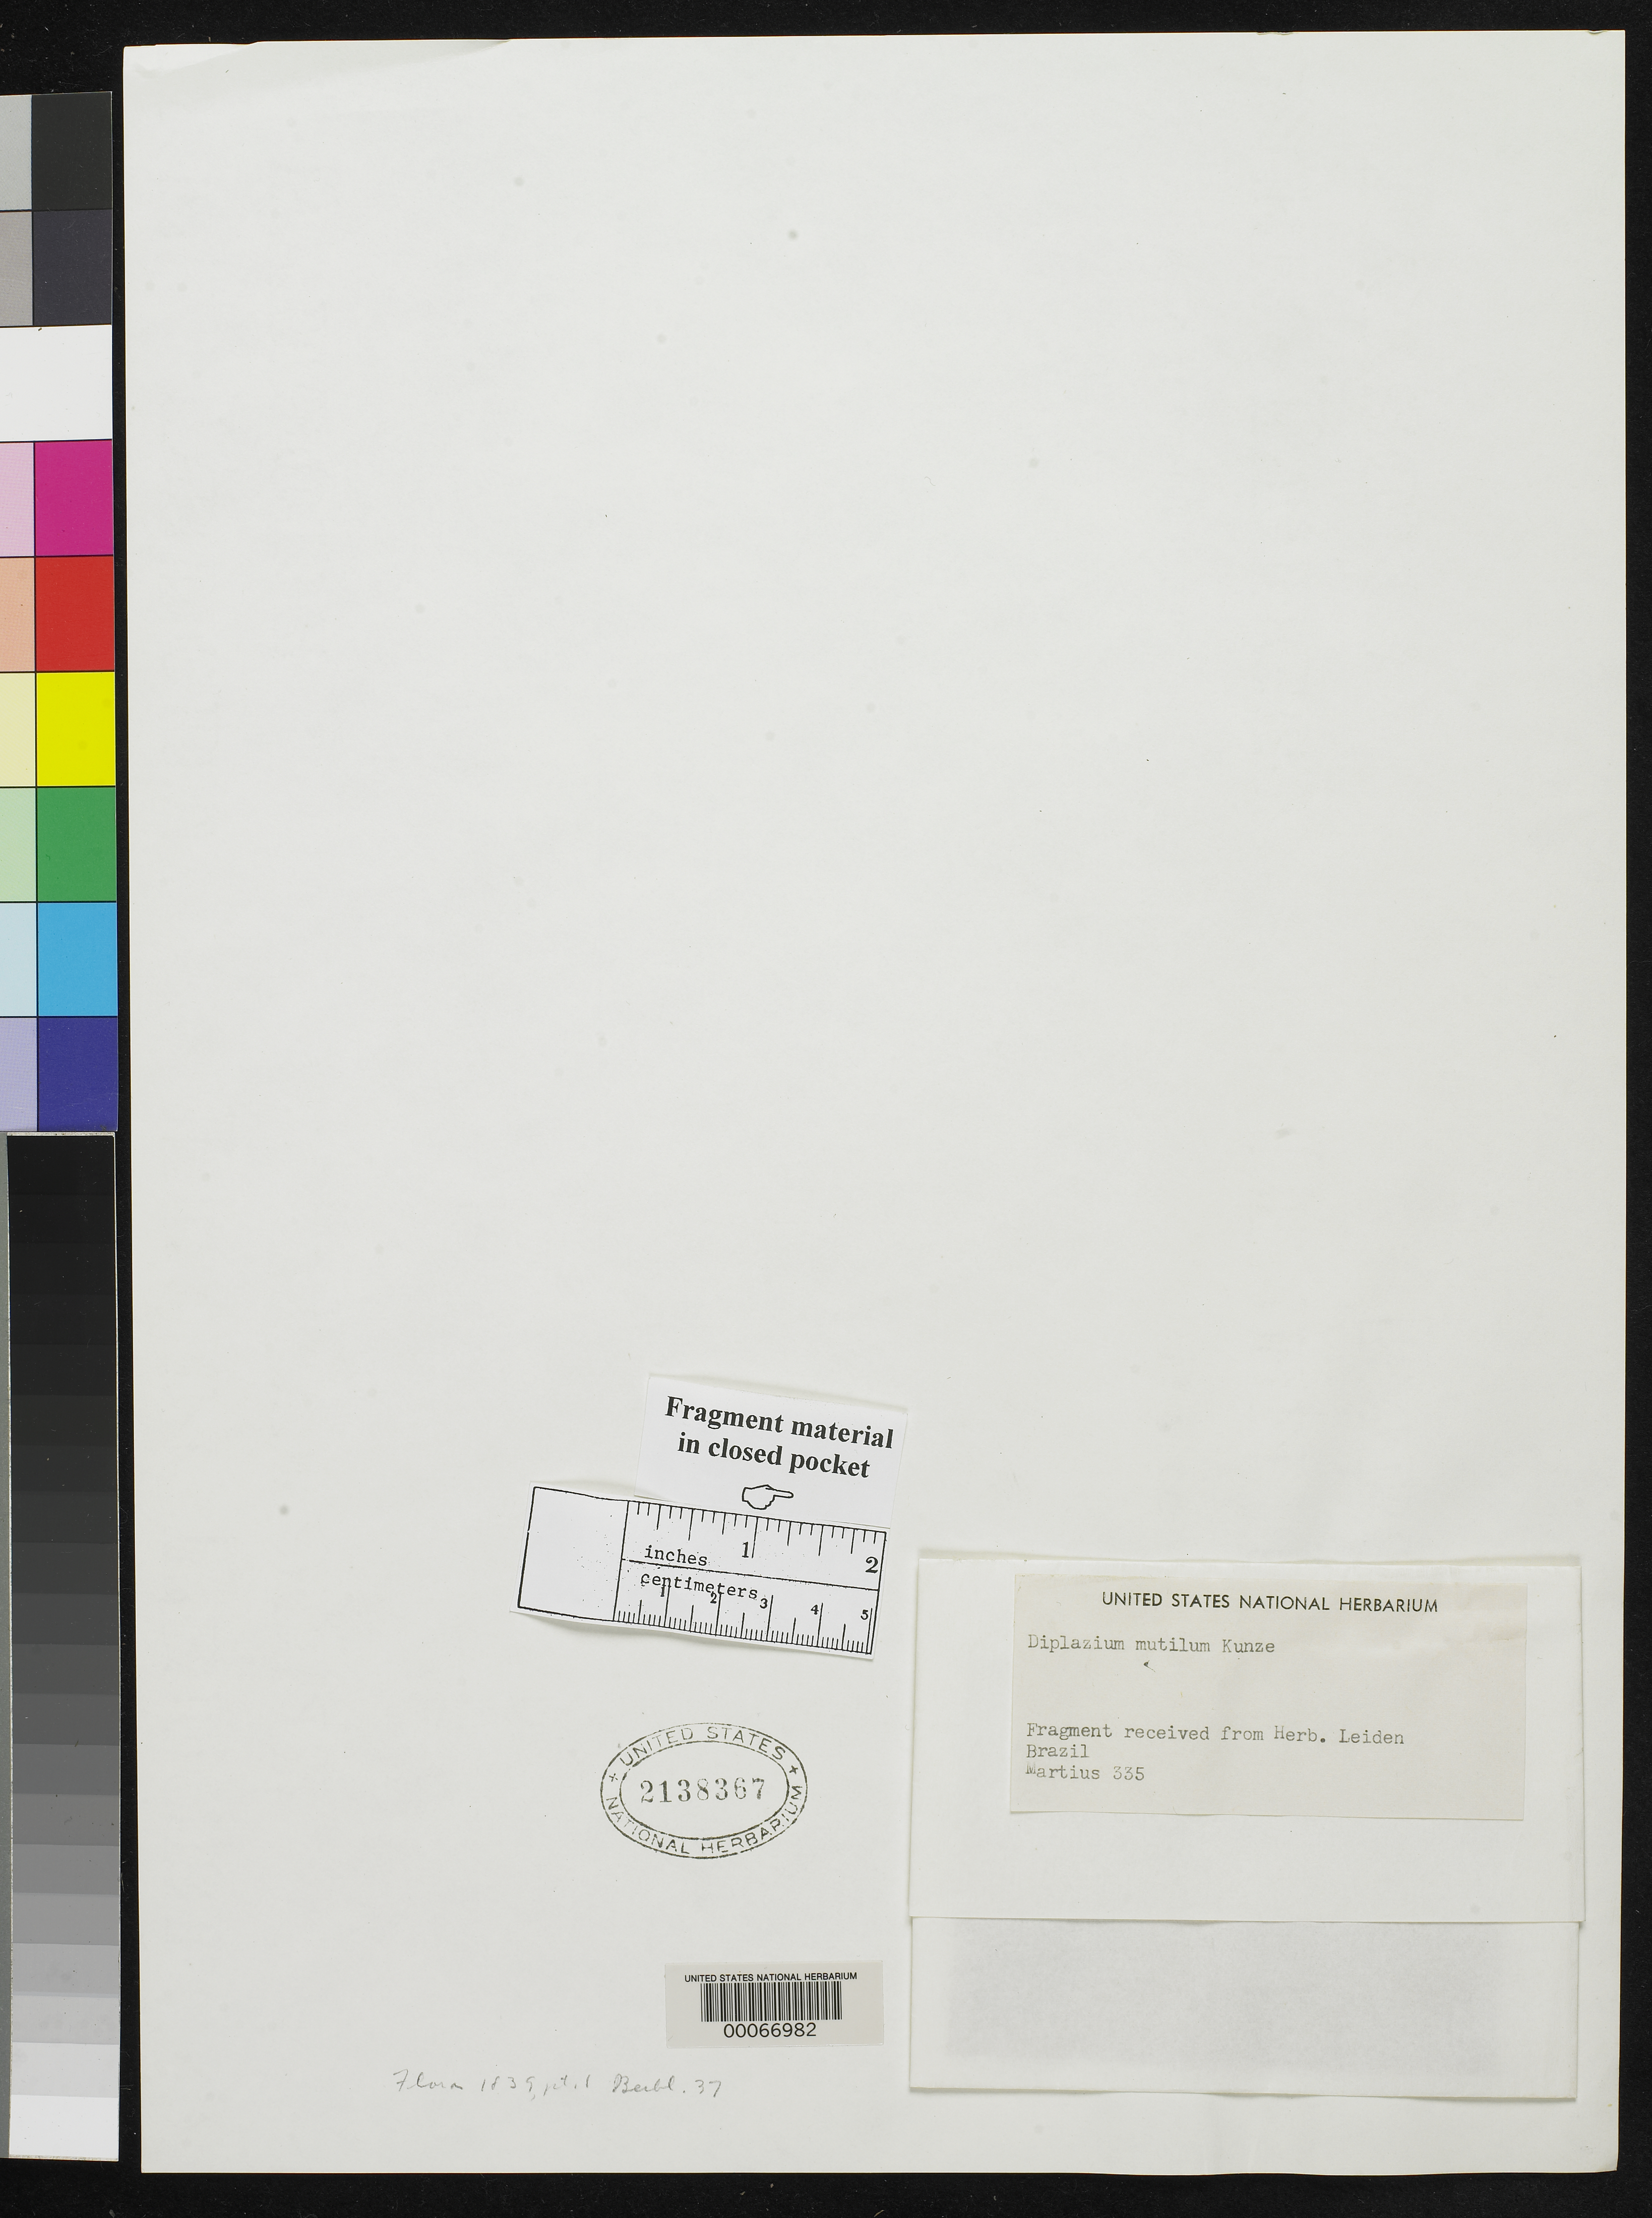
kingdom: Plantae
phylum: Tracheophyta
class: Polypodiopsida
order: Polypodiales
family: Athyriaceae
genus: Diplazium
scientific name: Diplazium mutilum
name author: Kunze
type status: Isotype Fragment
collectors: C. F. Martius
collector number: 335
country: Brazil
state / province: Minas Gerais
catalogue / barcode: US 2138367